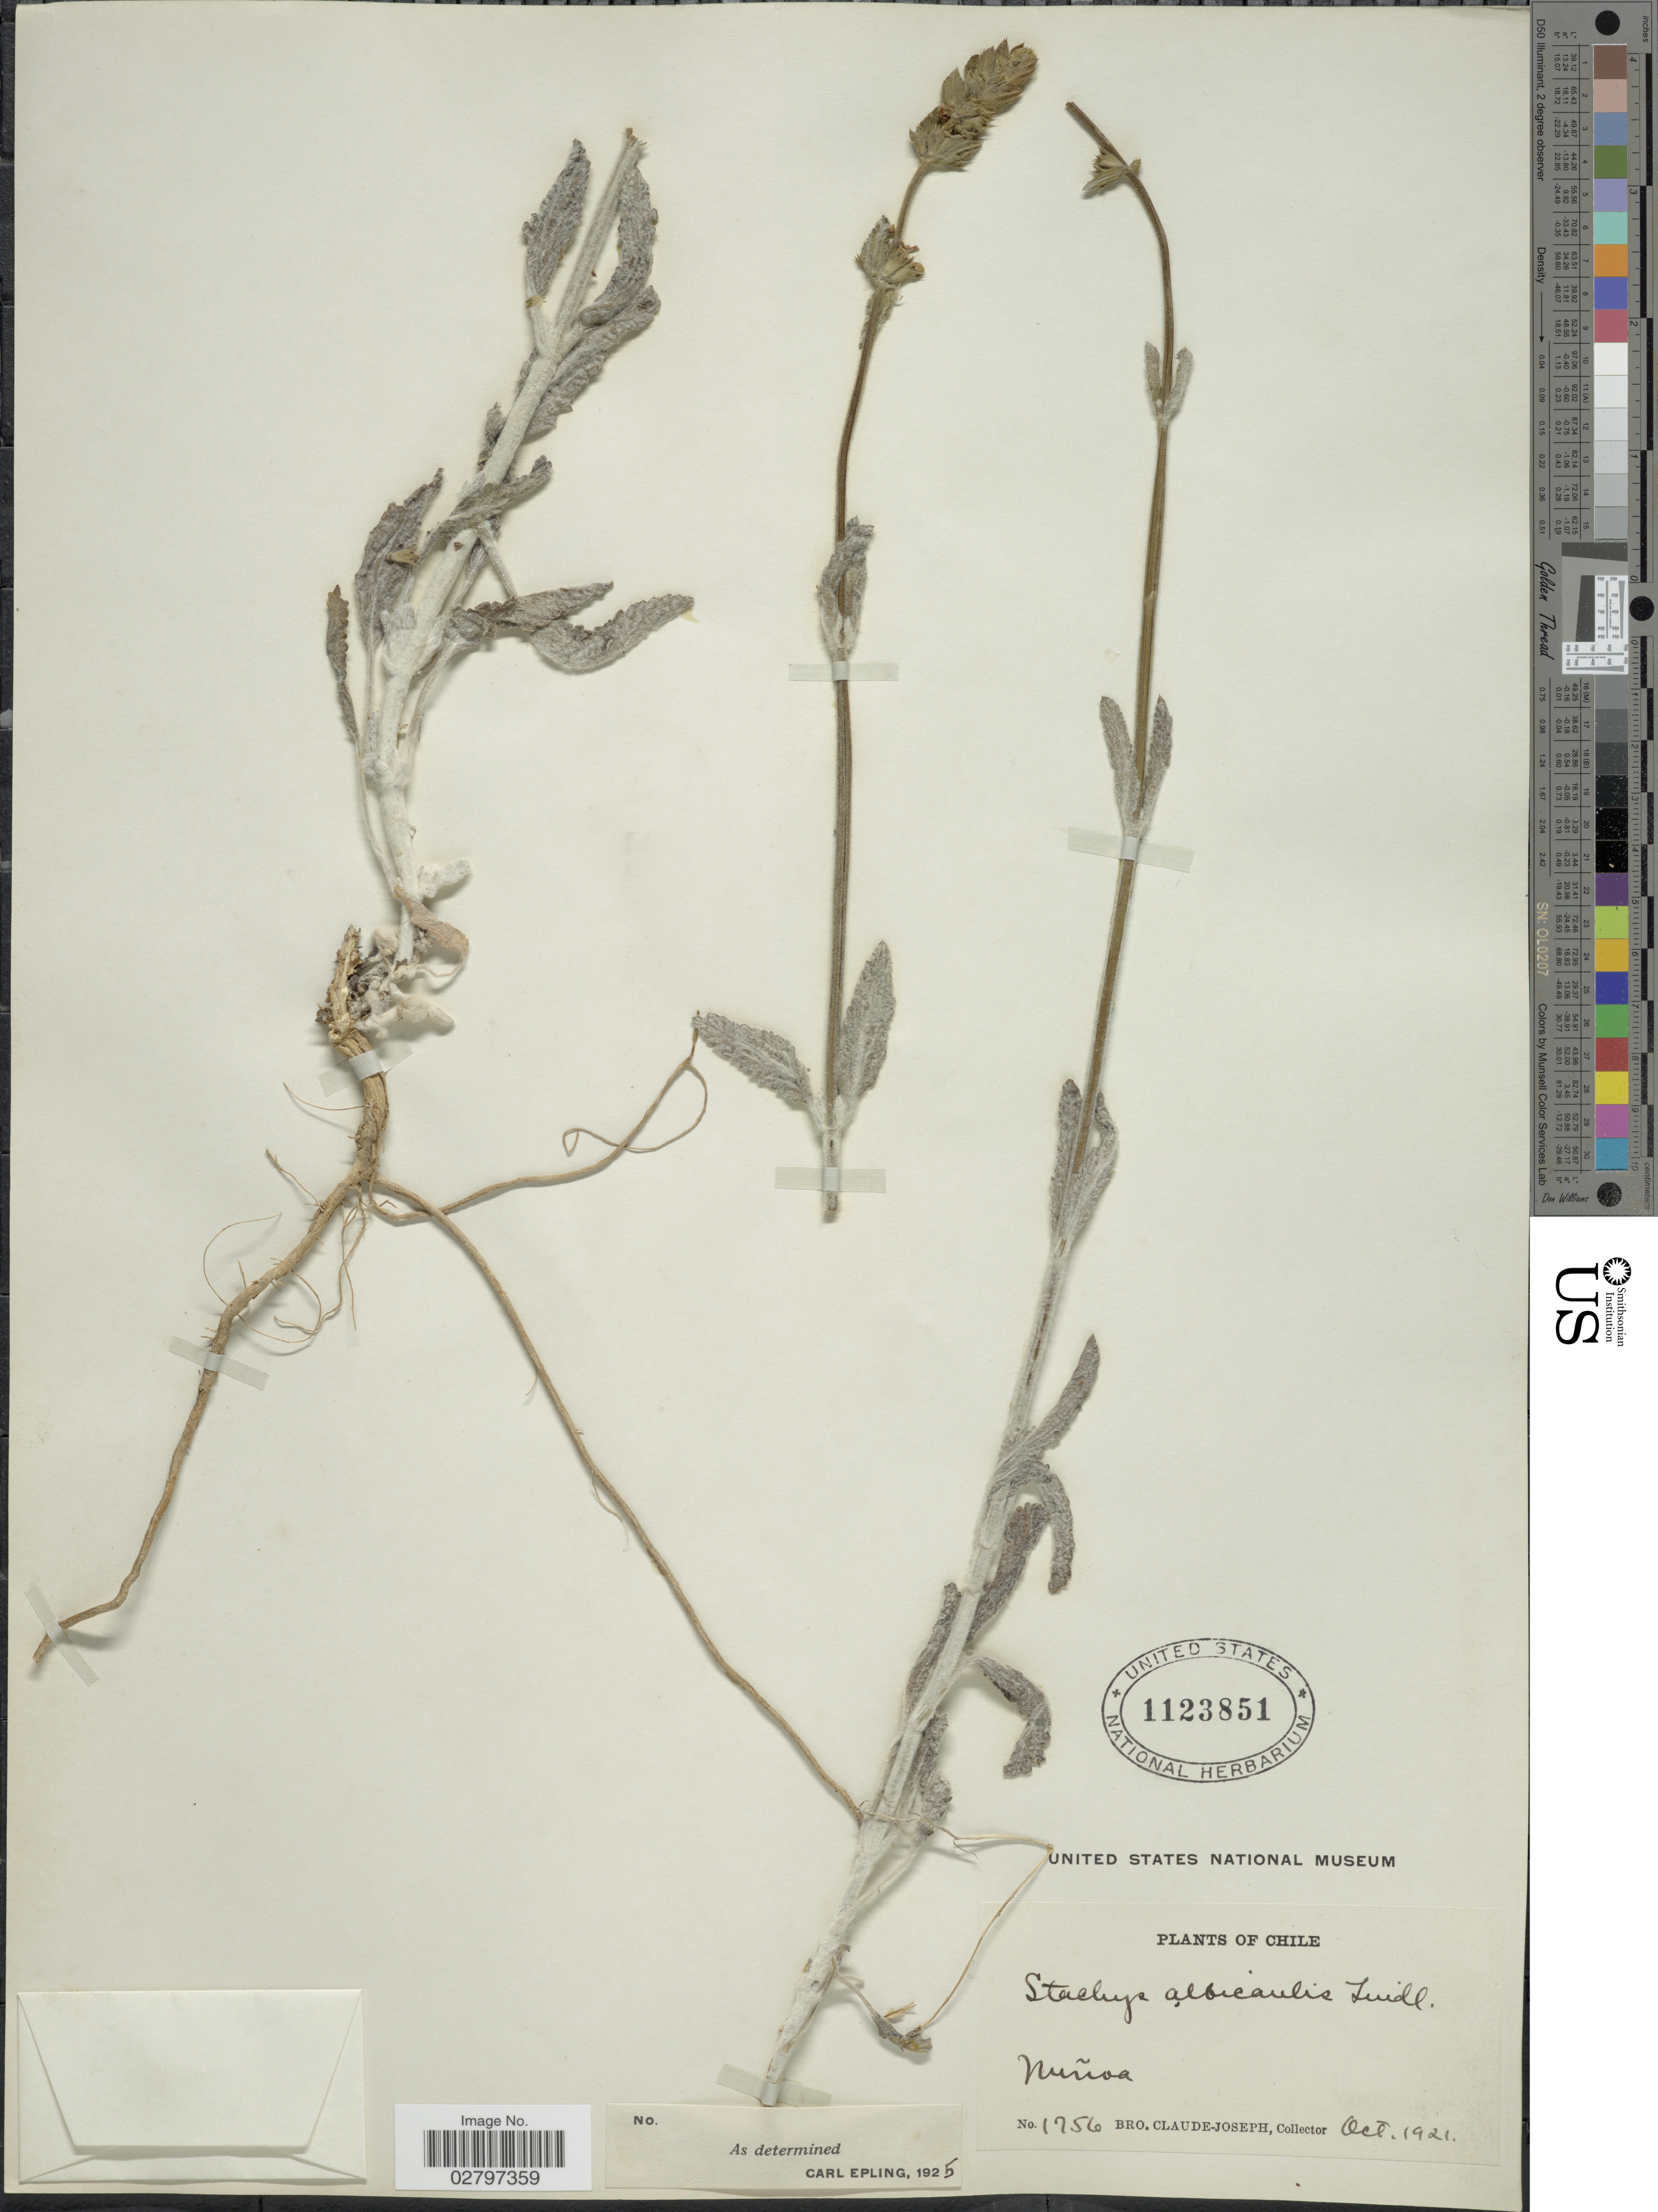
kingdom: Plantae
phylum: Tracheophyta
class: Magnoliopsida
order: Lamiales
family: Lamiaceae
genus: Stachys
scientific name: Stachys albicaulis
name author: Lindl.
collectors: Bro. Claude-Joseph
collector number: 1756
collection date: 1921-10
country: Chile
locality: Nunoa.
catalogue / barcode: US 1123851